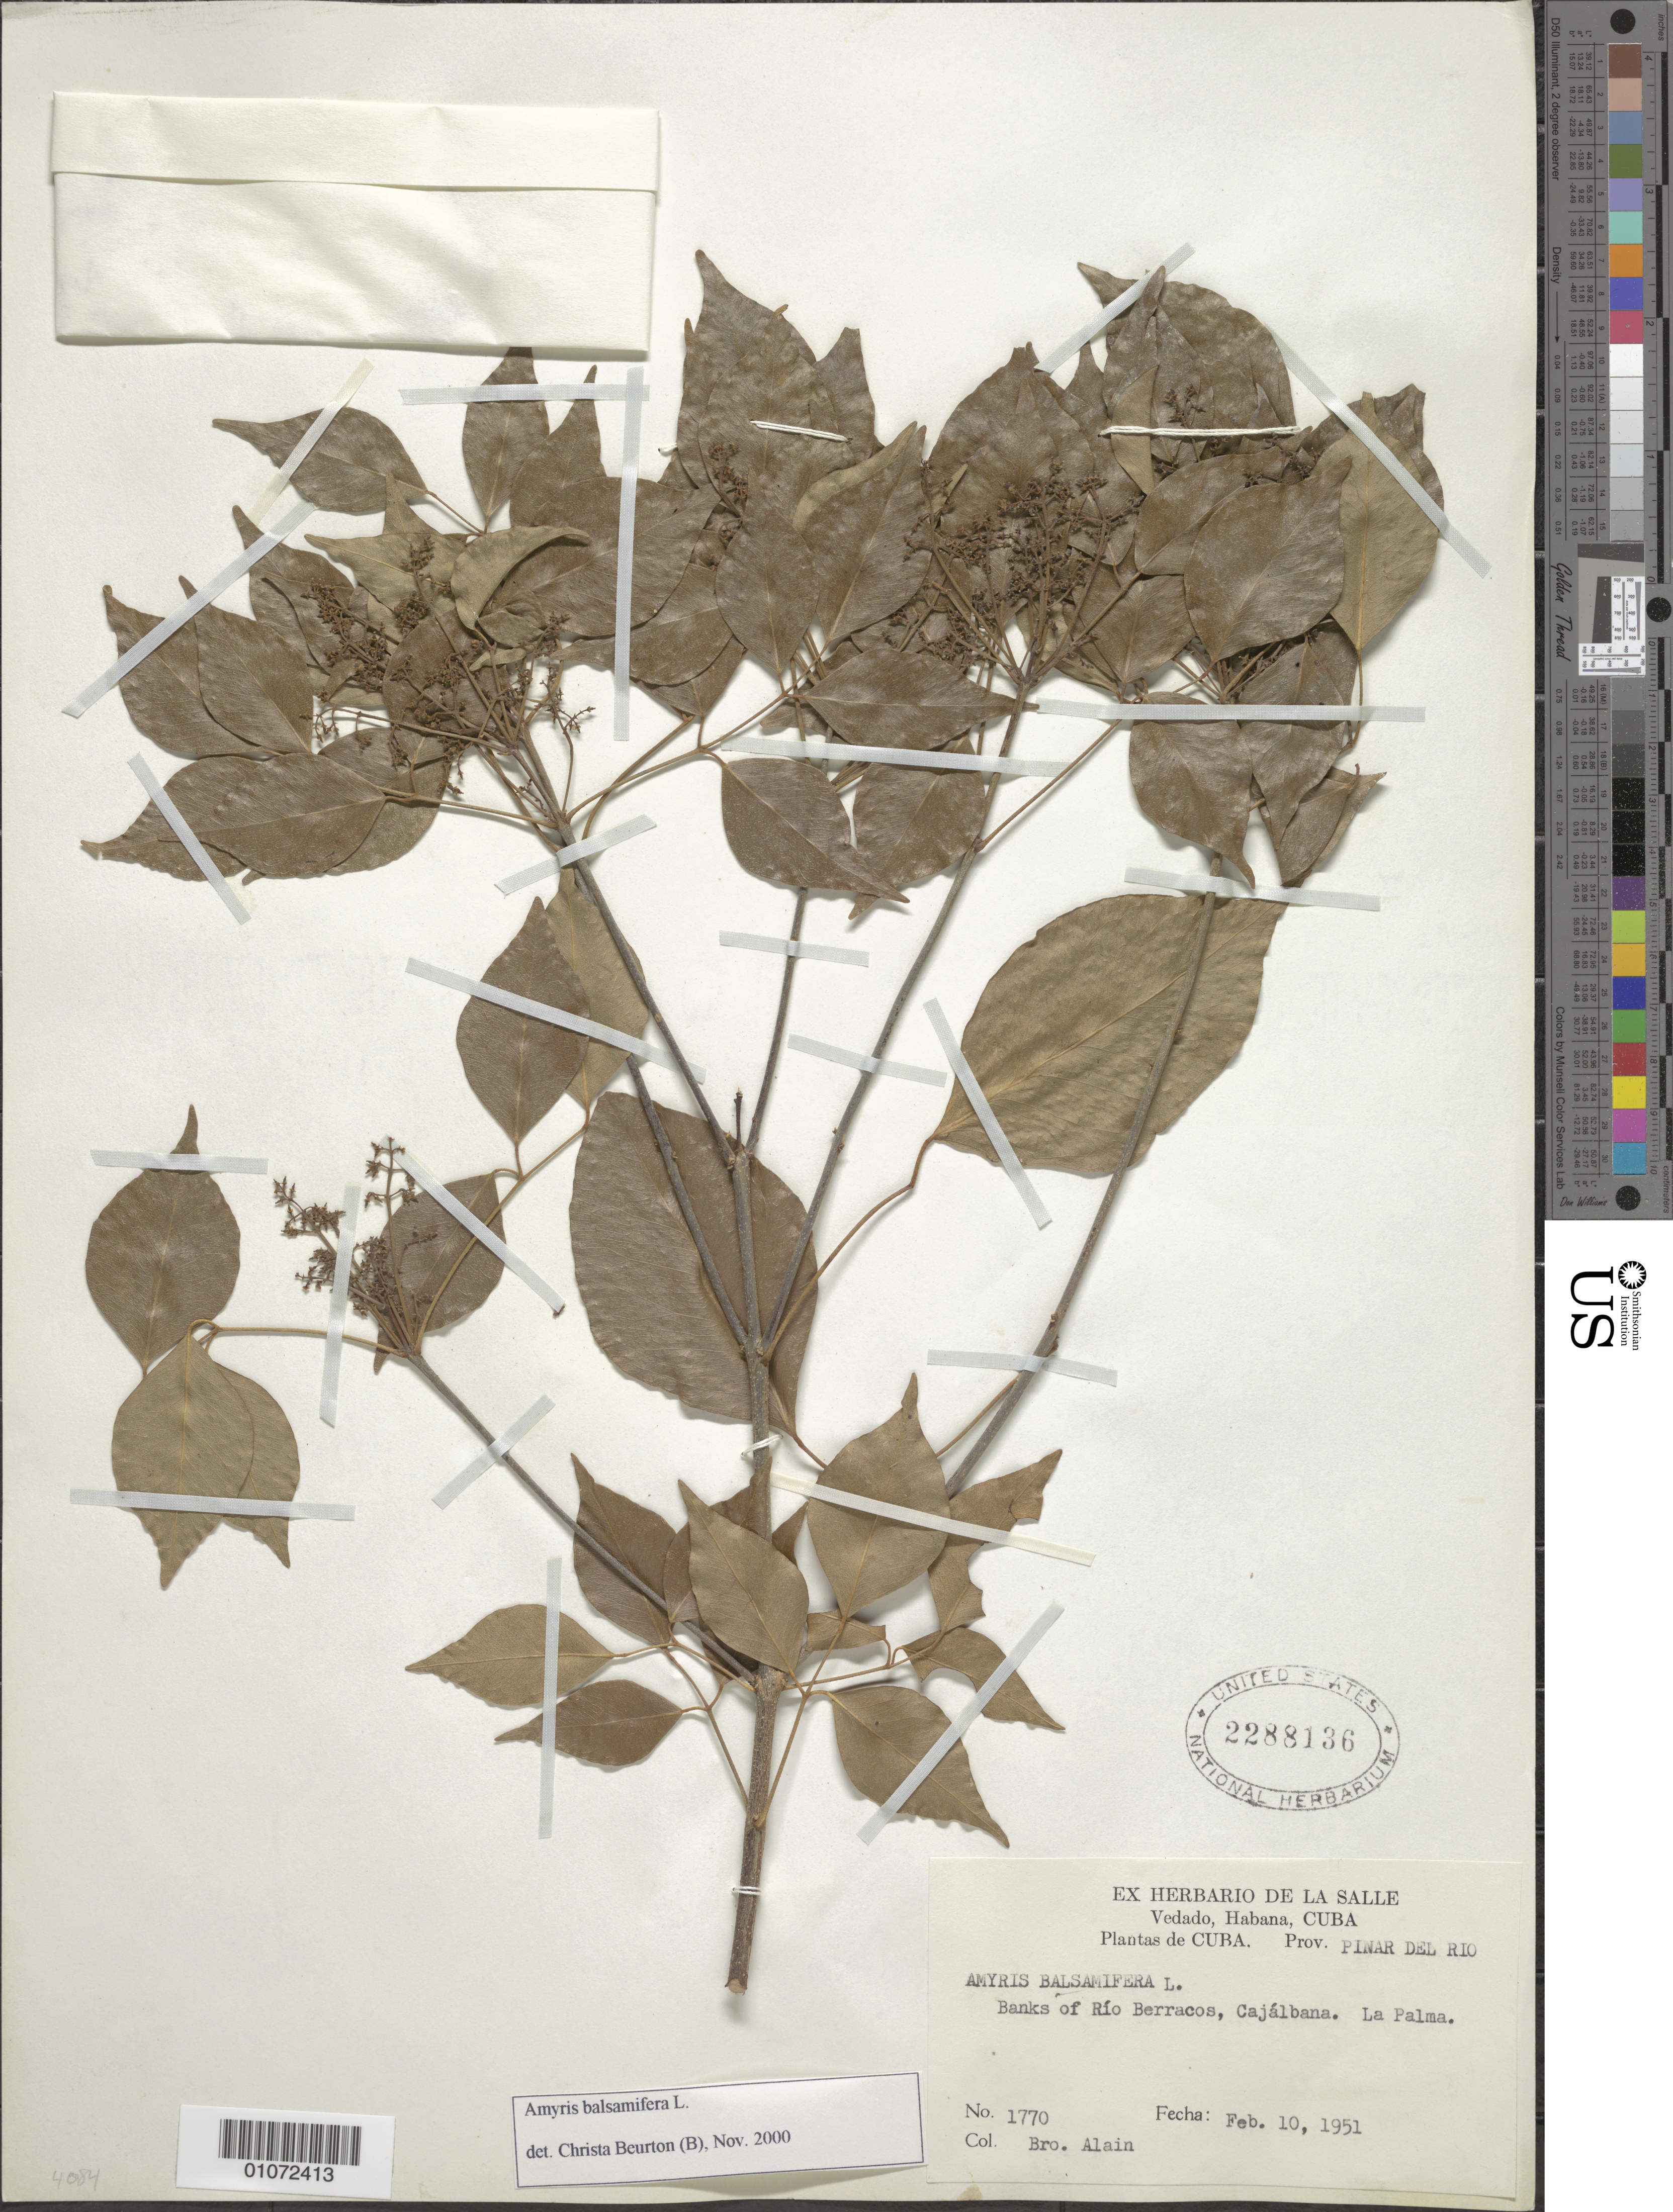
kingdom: Plantae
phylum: Tracheophyta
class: Magnoliopsida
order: Sapindales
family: Rutaceae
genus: Amyris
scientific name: Amyris balsamifera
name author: L.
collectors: A. H. Liogier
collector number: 1770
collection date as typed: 10 Feb 1951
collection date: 1951-02-10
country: Cuba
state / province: Pinar del Rio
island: Cuba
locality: Banks of Rio Berracos,Cajalbana; La Palma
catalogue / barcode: US 2288136